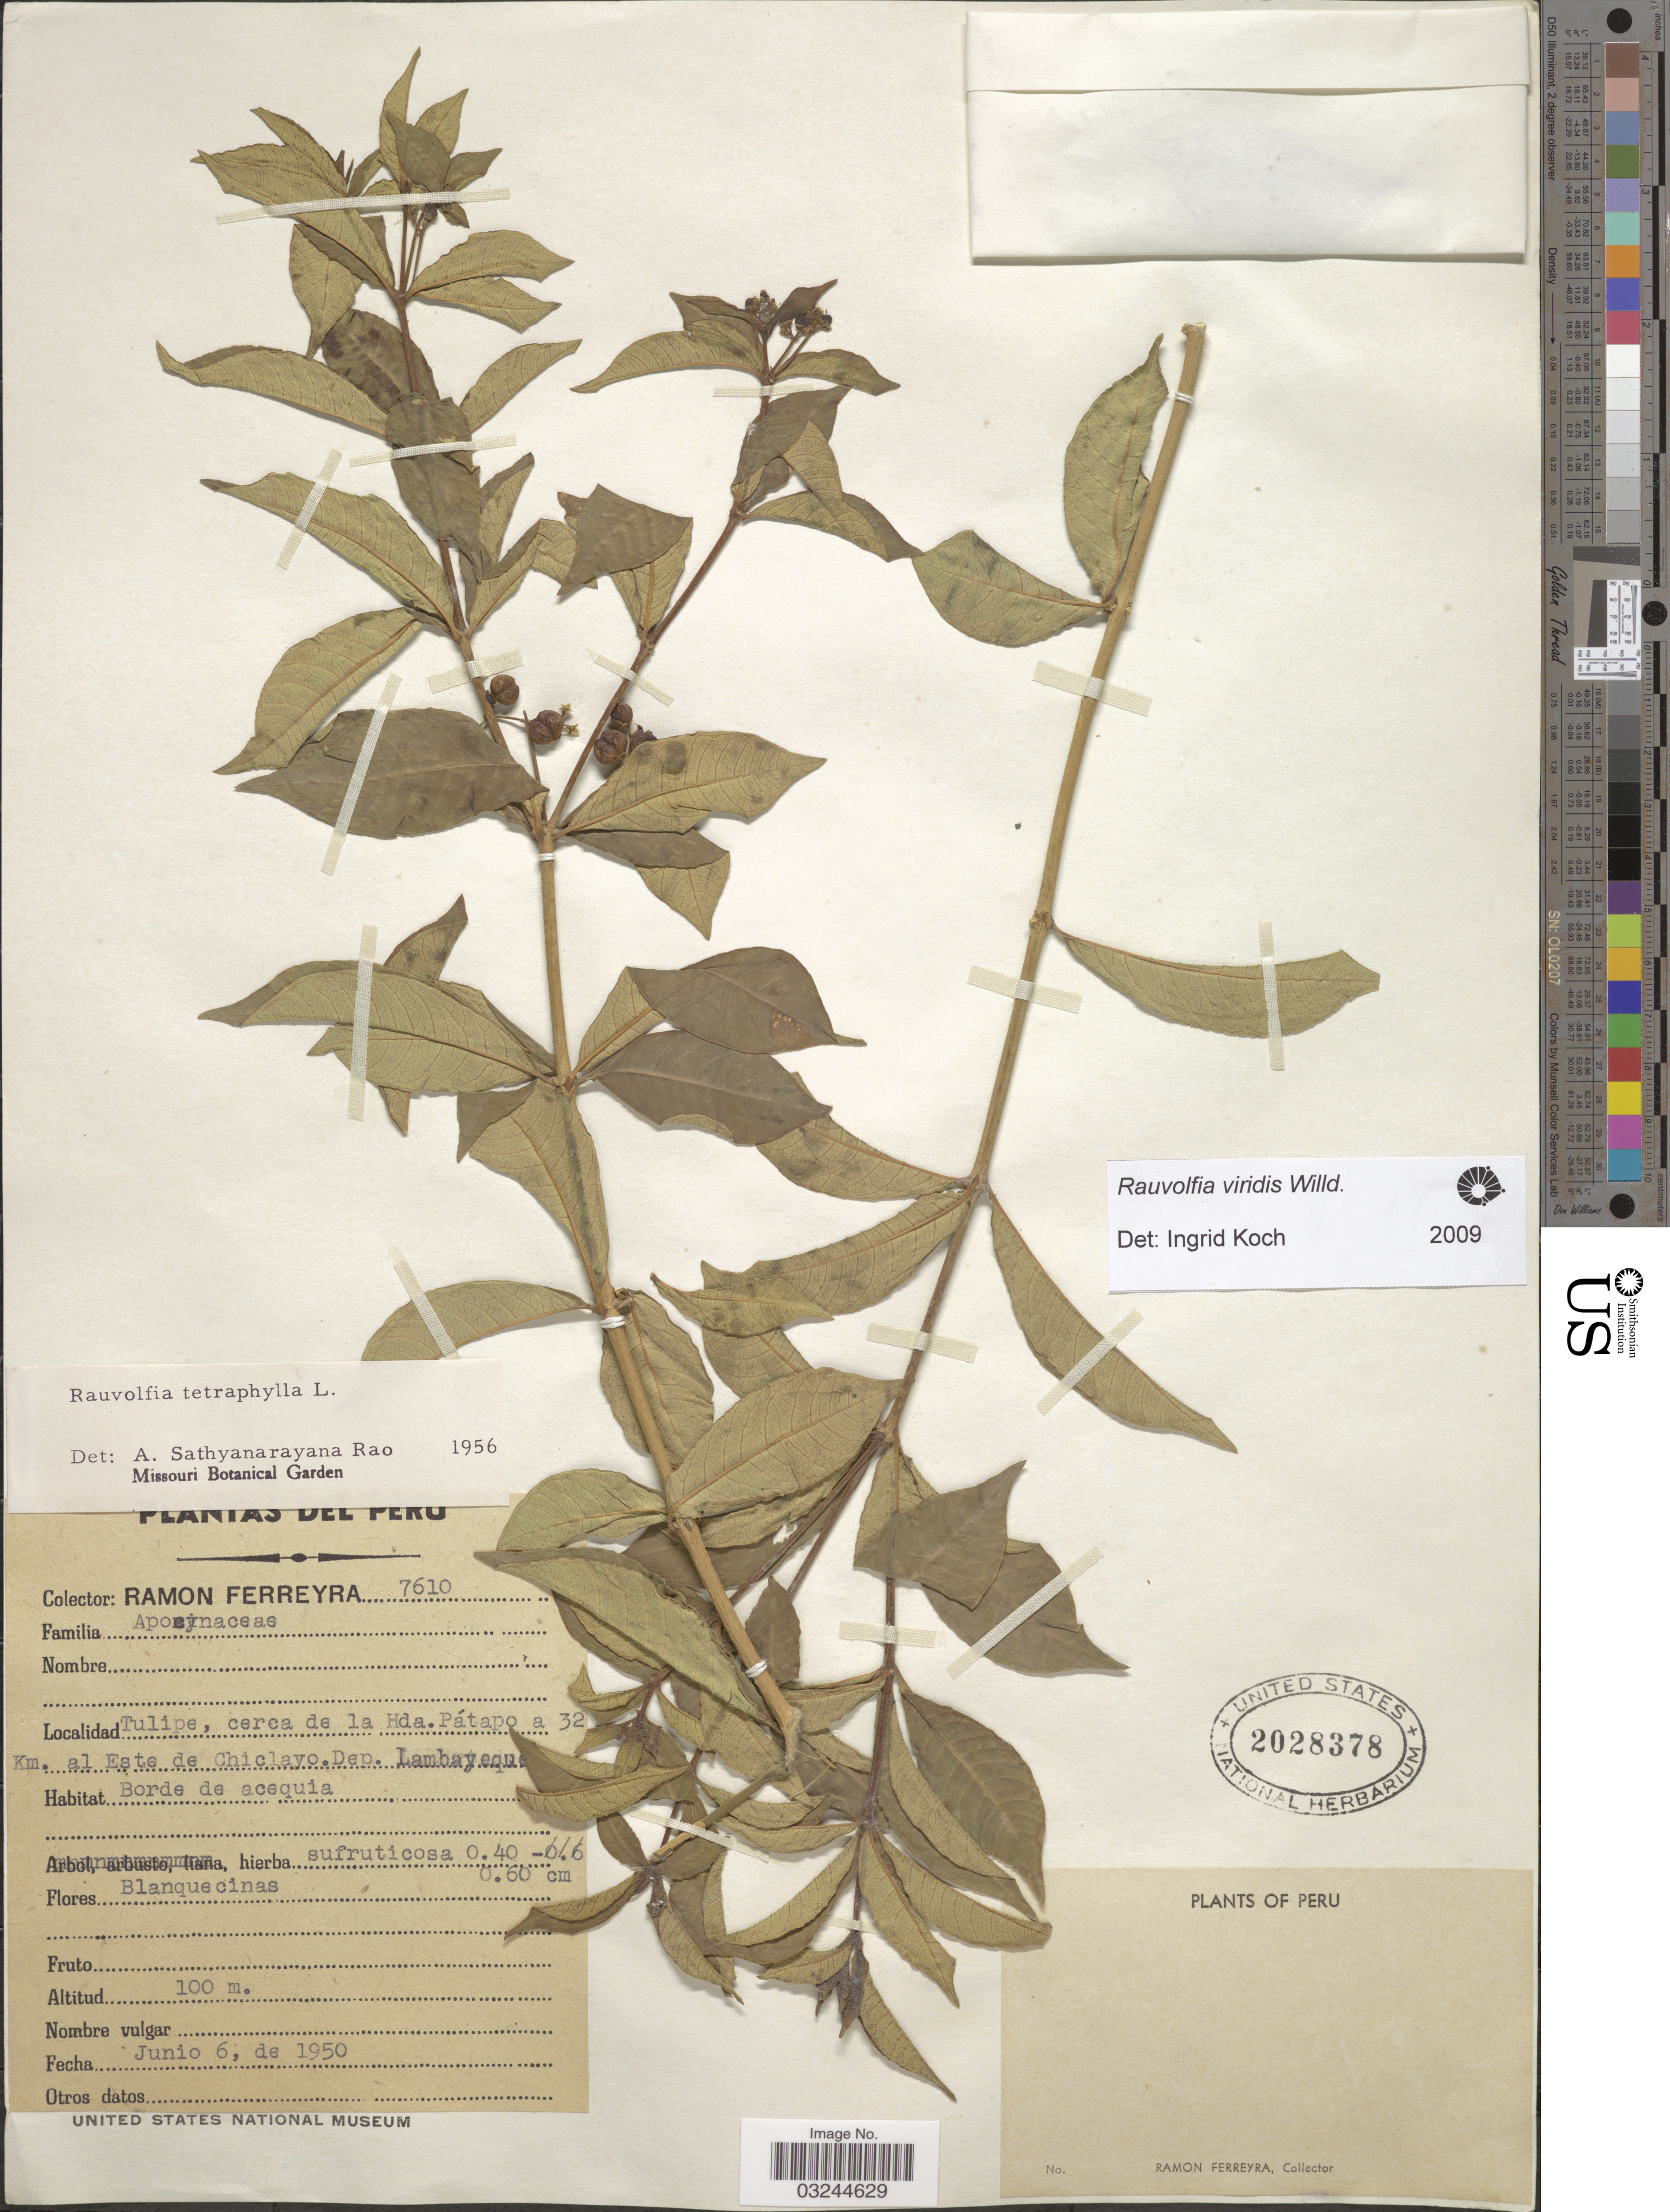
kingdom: Plantae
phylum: Tracheophyta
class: Magnoliopsida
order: Gentianales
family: Apocynaceae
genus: Rauvolfia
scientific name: Rauvolfia viridis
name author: Willd. ex Roem. & Schult.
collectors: R. A. Ferreyra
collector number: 7610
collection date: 1950-06-06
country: Peru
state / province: Lambayeque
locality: Tulipe, cerca de la Hda. Pátapo a 32 Km. al Este de Chiclayo. Dep. Lambayeque.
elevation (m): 100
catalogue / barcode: US 2028378